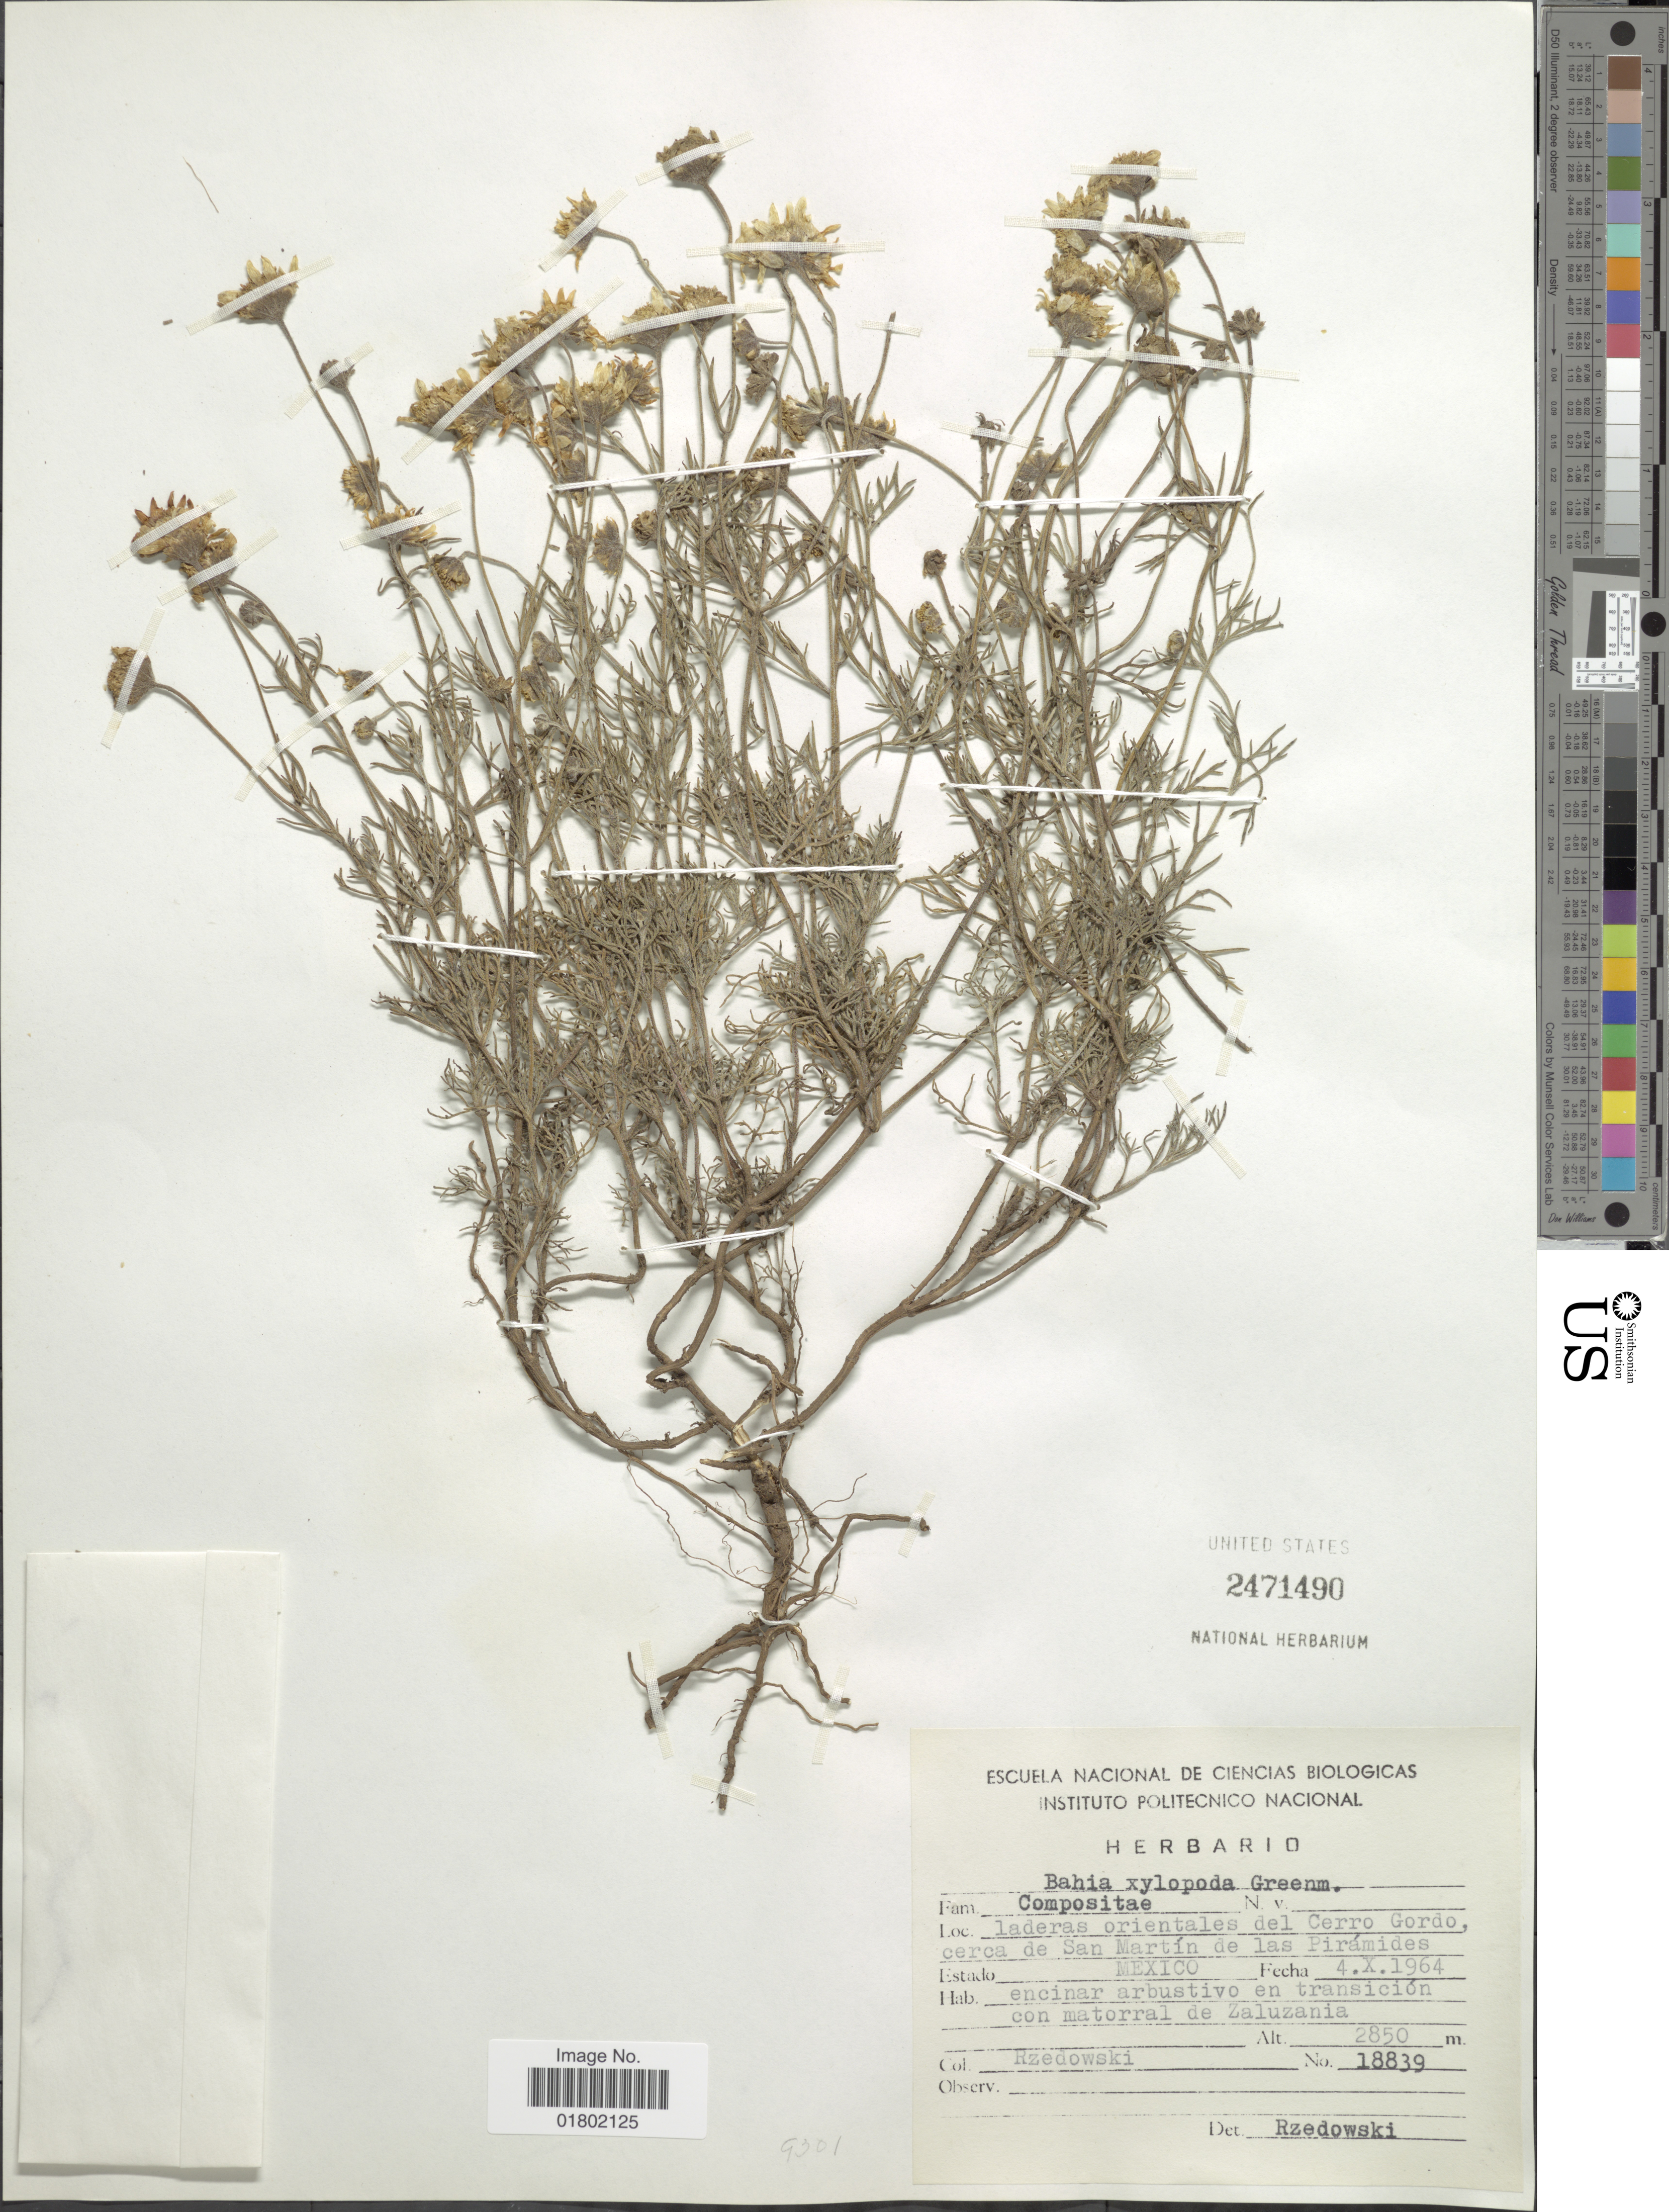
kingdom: Plantae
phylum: Tracheophyta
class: Magnoliopsida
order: Asterales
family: Asteraceae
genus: Bahia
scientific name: Bahia xylopoda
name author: Greenm.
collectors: Rzedowski, --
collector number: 18839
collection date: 1964-10-04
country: Mexico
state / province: México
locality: Laderas orientales del Cerro Gordo, cerca de San Martin de las Piramides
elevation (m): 2850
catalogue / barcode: US 2471490